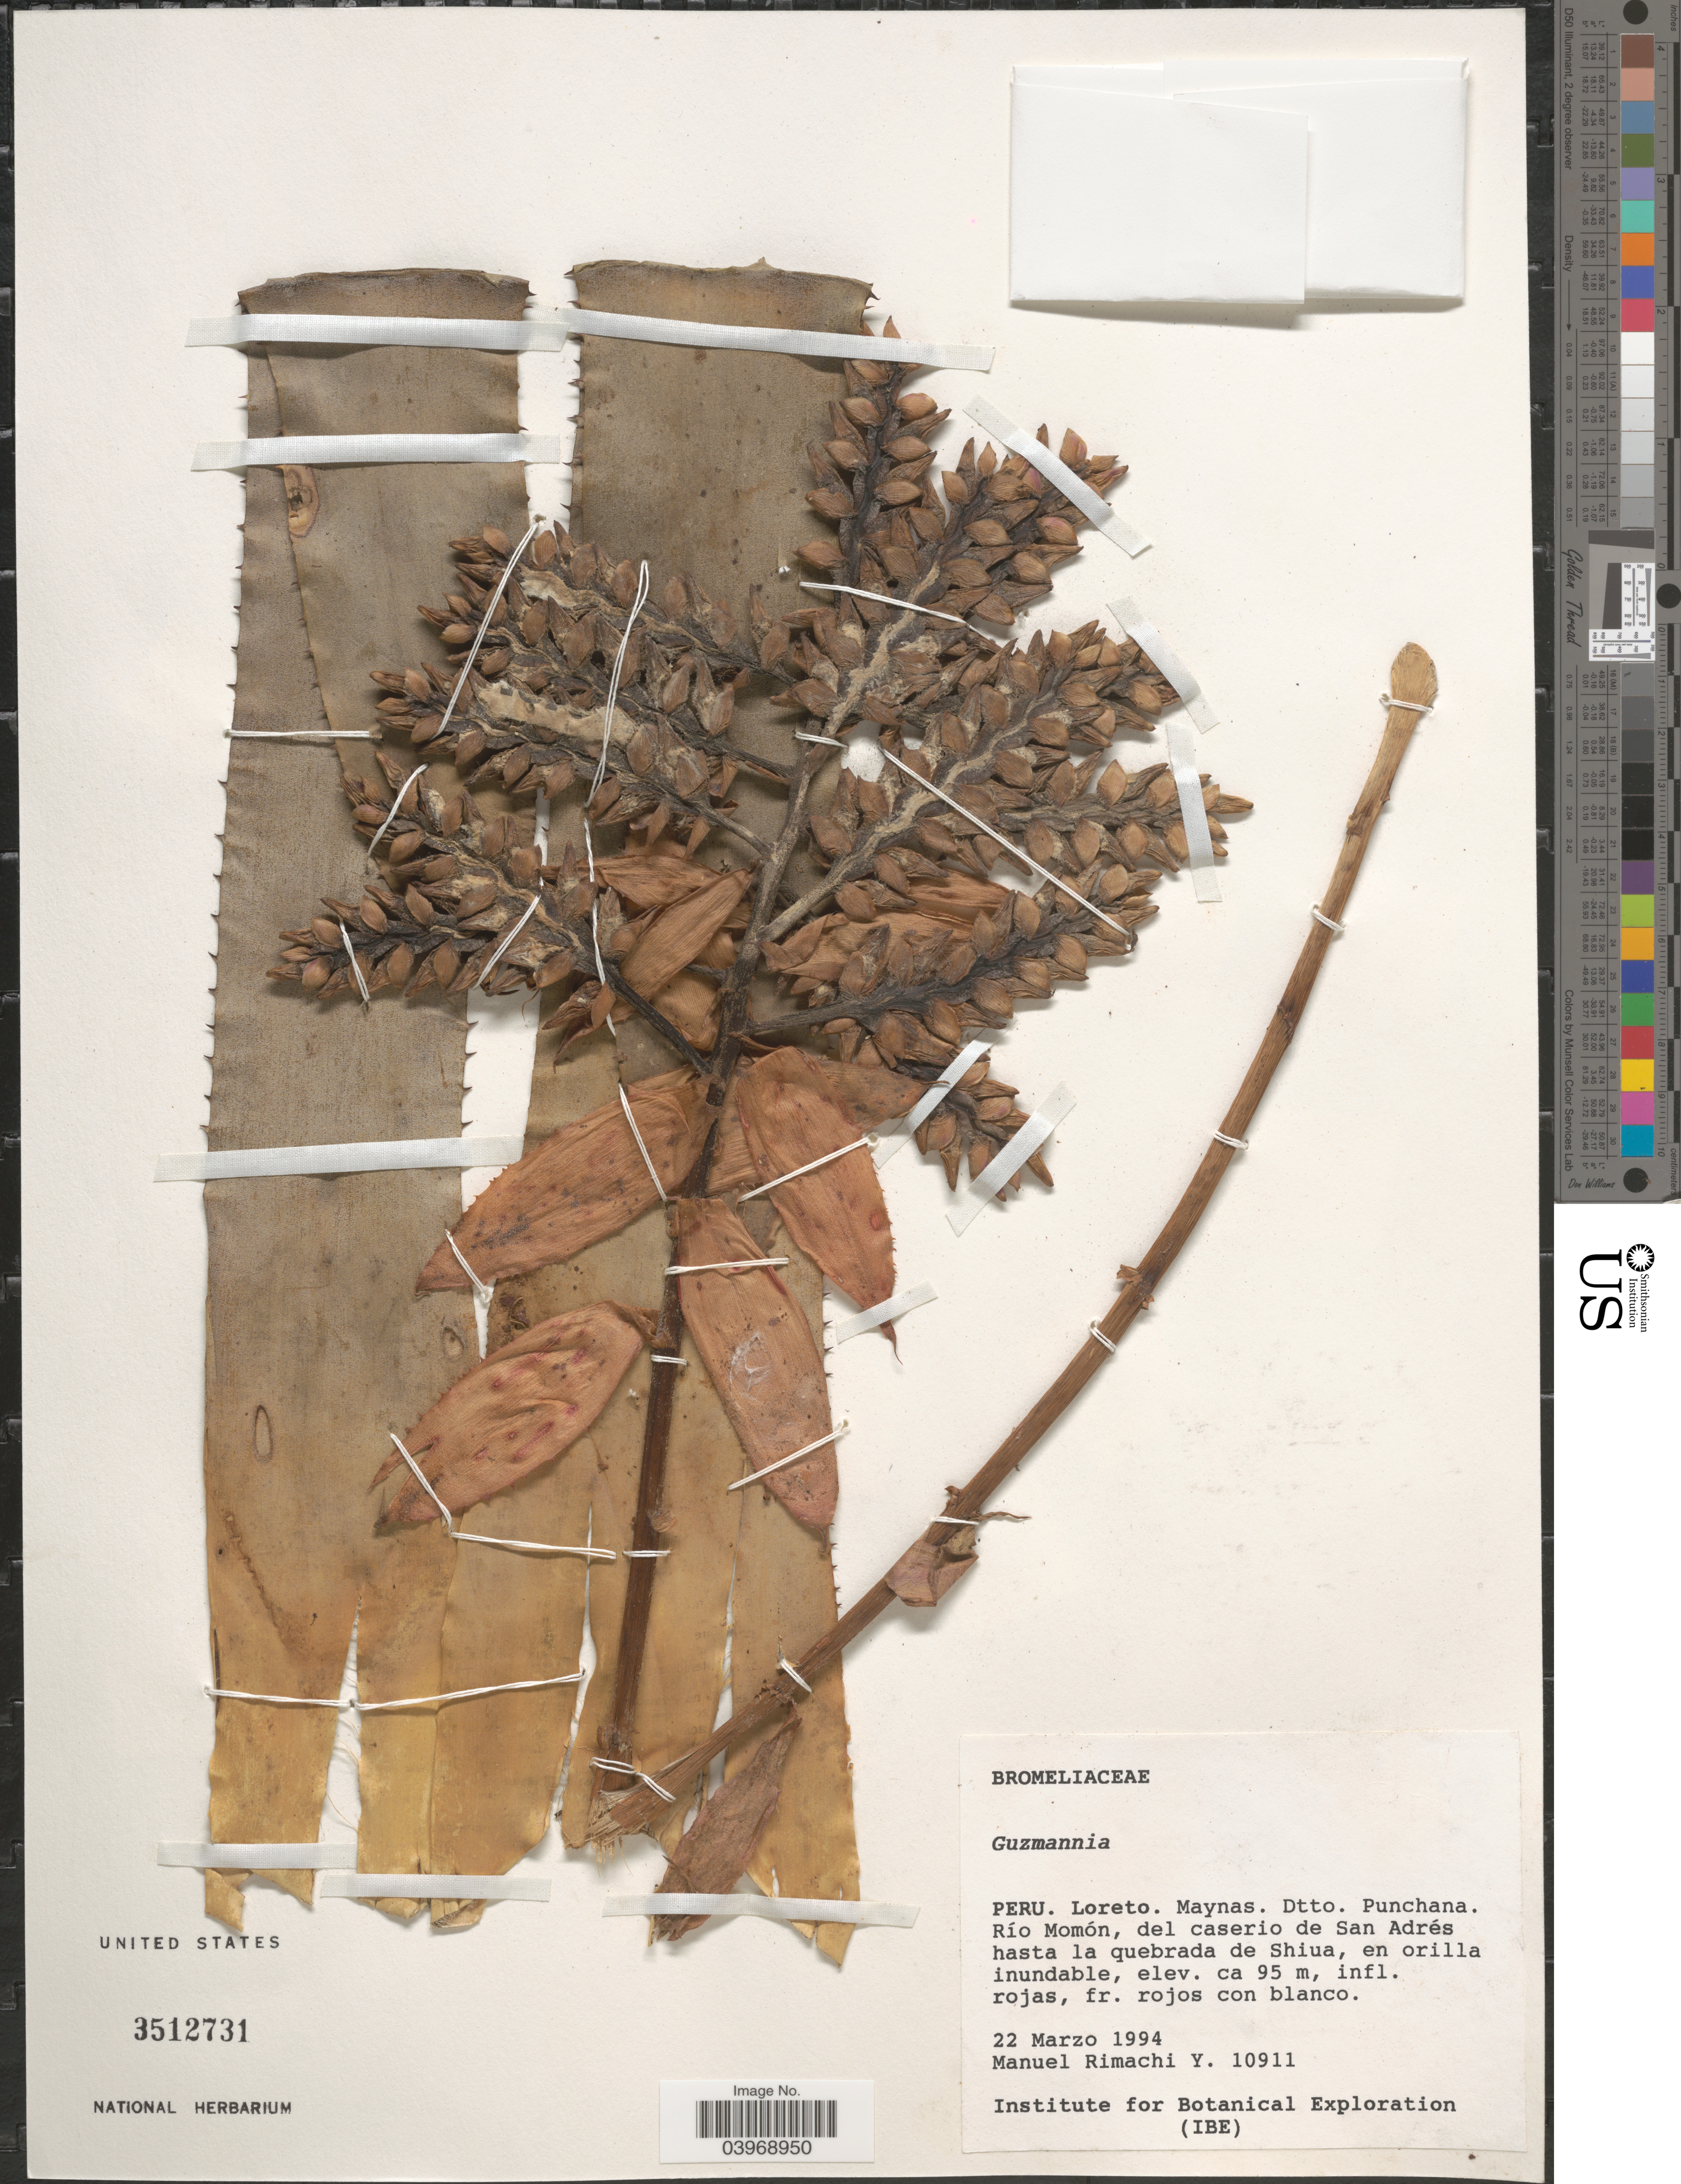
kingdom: Plantae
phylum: Tracheophyta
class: Liliopsida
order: Poales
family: Bromeliaceae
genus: Guzmania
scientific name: Guzmania sp.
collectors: M. Rimachi Y.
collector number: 10911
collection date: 1994-03-22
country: Peru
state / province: Loreto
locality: Maynas. Dtto. Punchana. Río Momón, del caserio de San Andrés hasta la quebrada de Shiua.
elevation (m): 95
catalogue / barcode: US 3512731